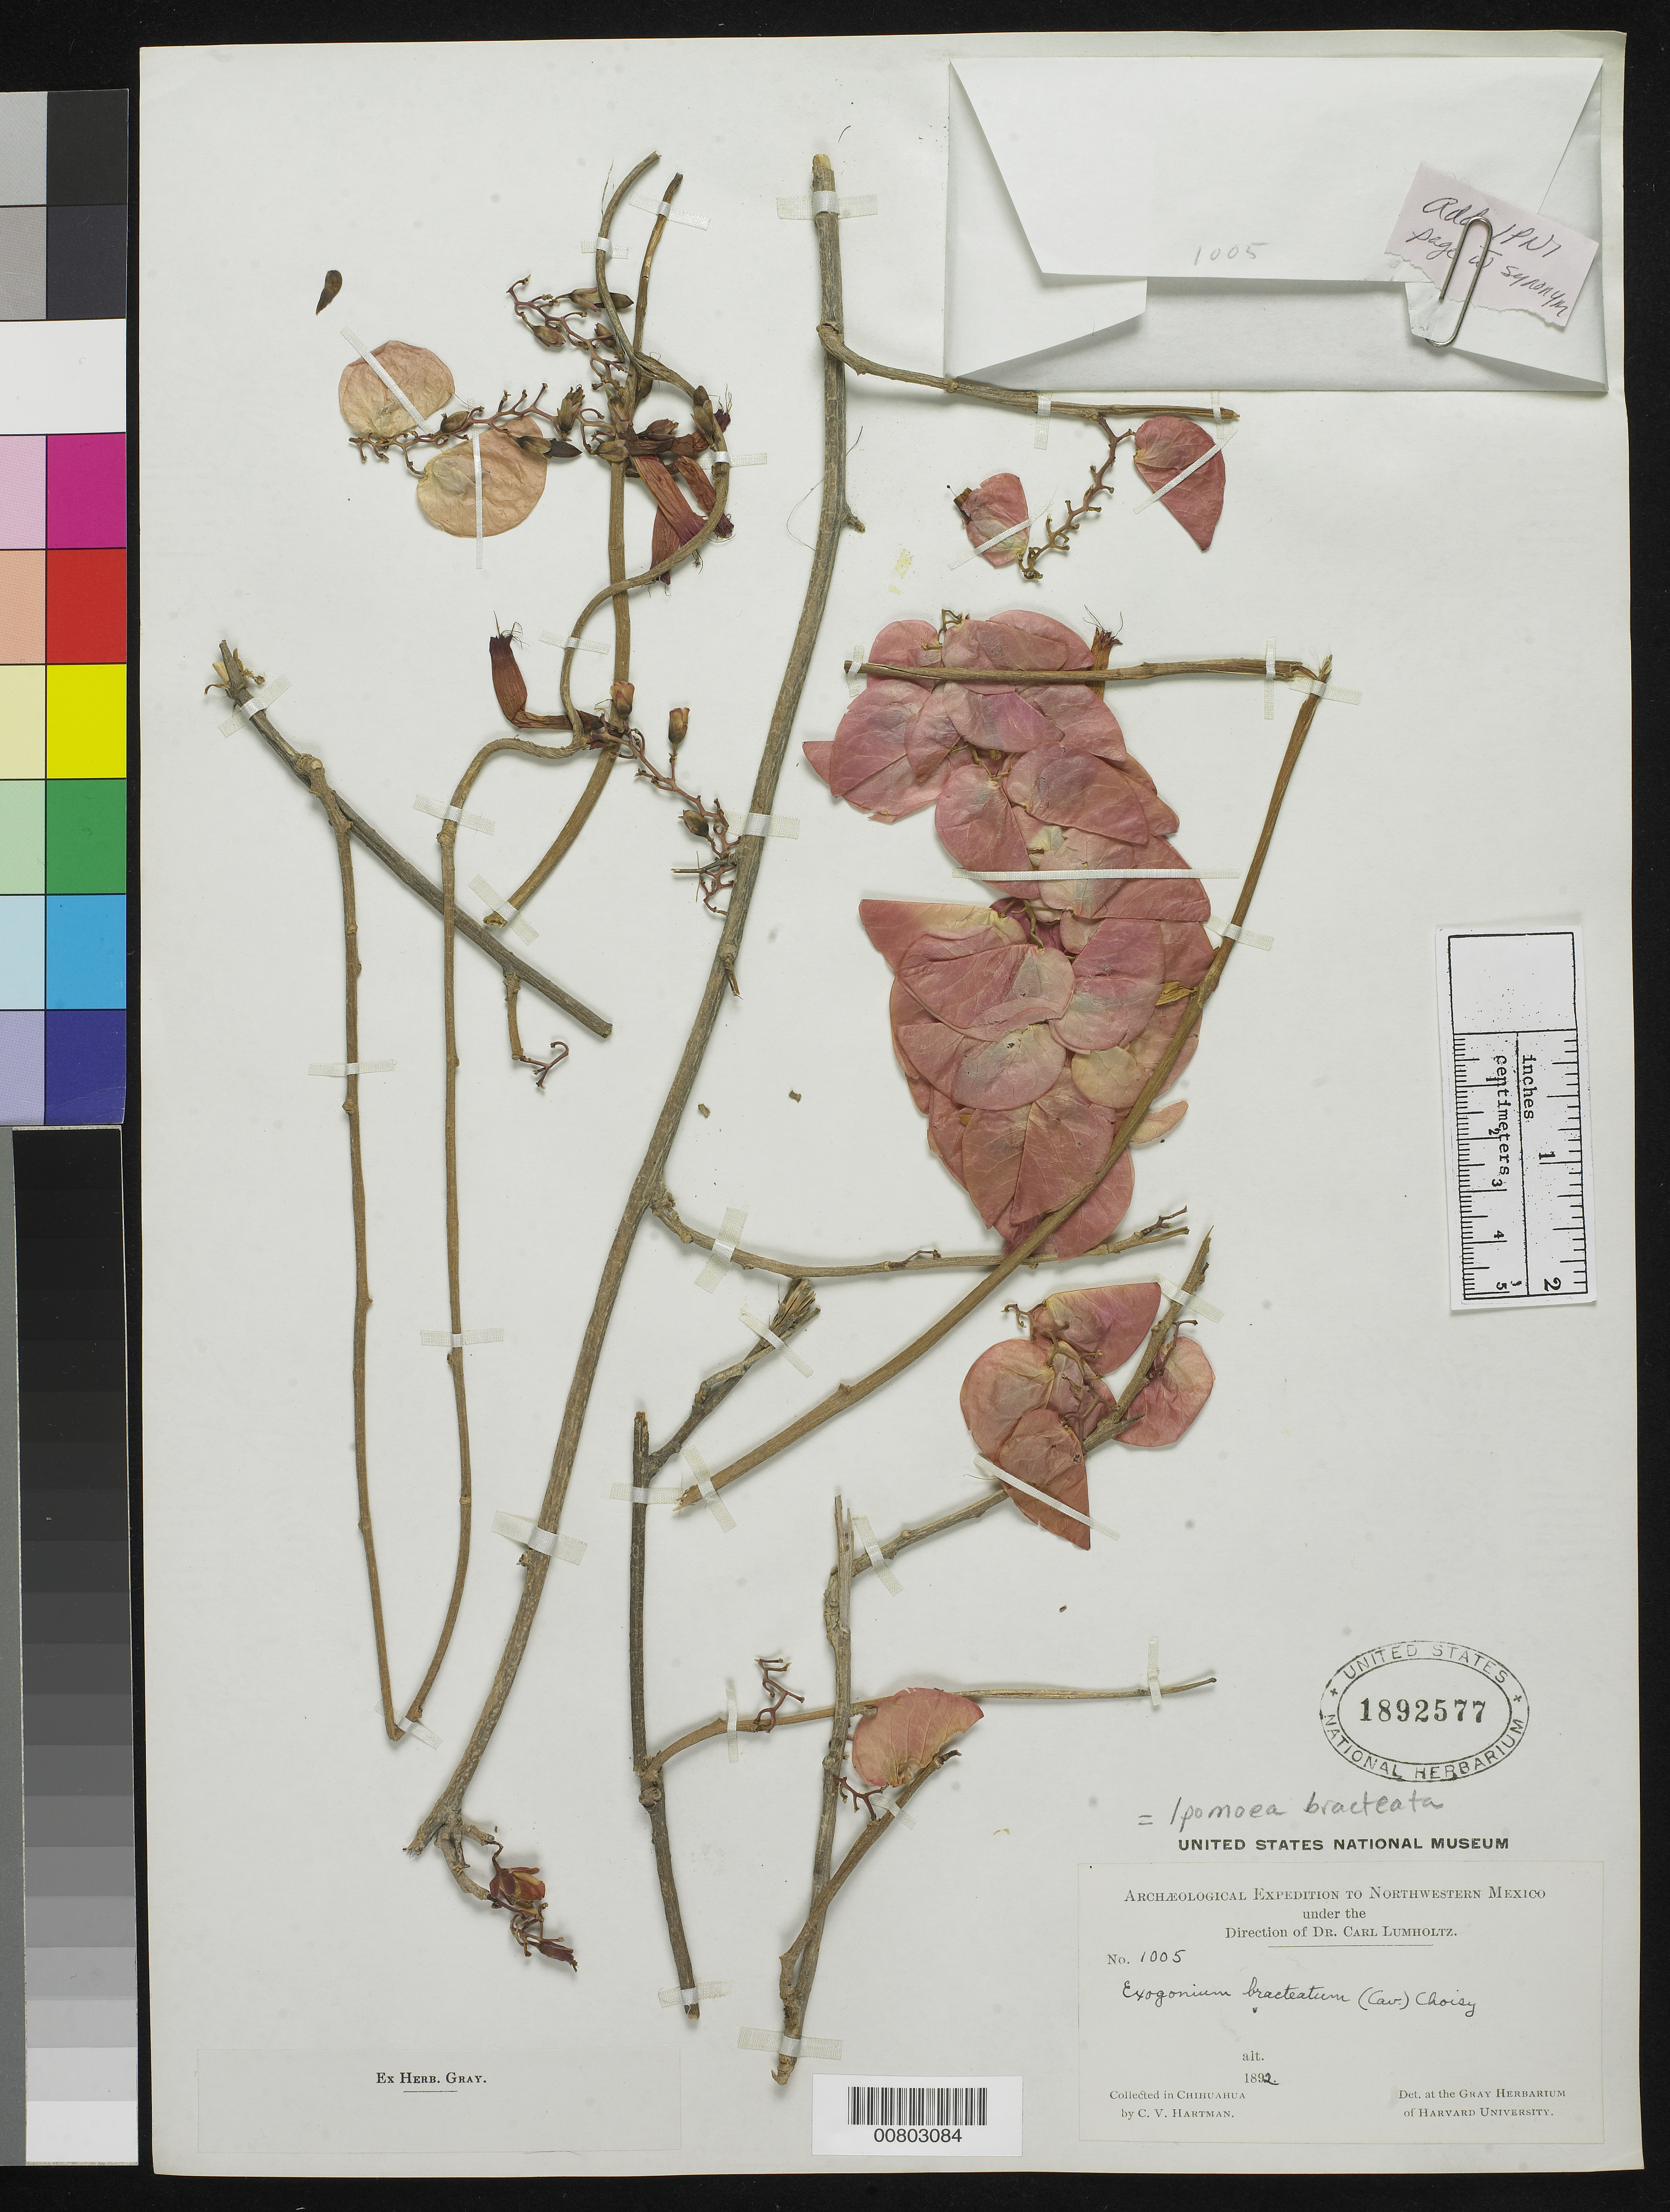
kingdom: Plantae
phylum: Tracheophyta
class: Magnoliopsida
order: Solanales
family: Convolvulaceae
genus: Ipomoea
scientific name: Ipomoea bracteata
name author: Cav.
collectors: C. V. Hartman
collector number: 1005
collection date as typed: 1892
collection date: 1892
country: Mexico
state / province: Chihuahua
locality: Chihuahua.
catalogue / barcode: US 1892577